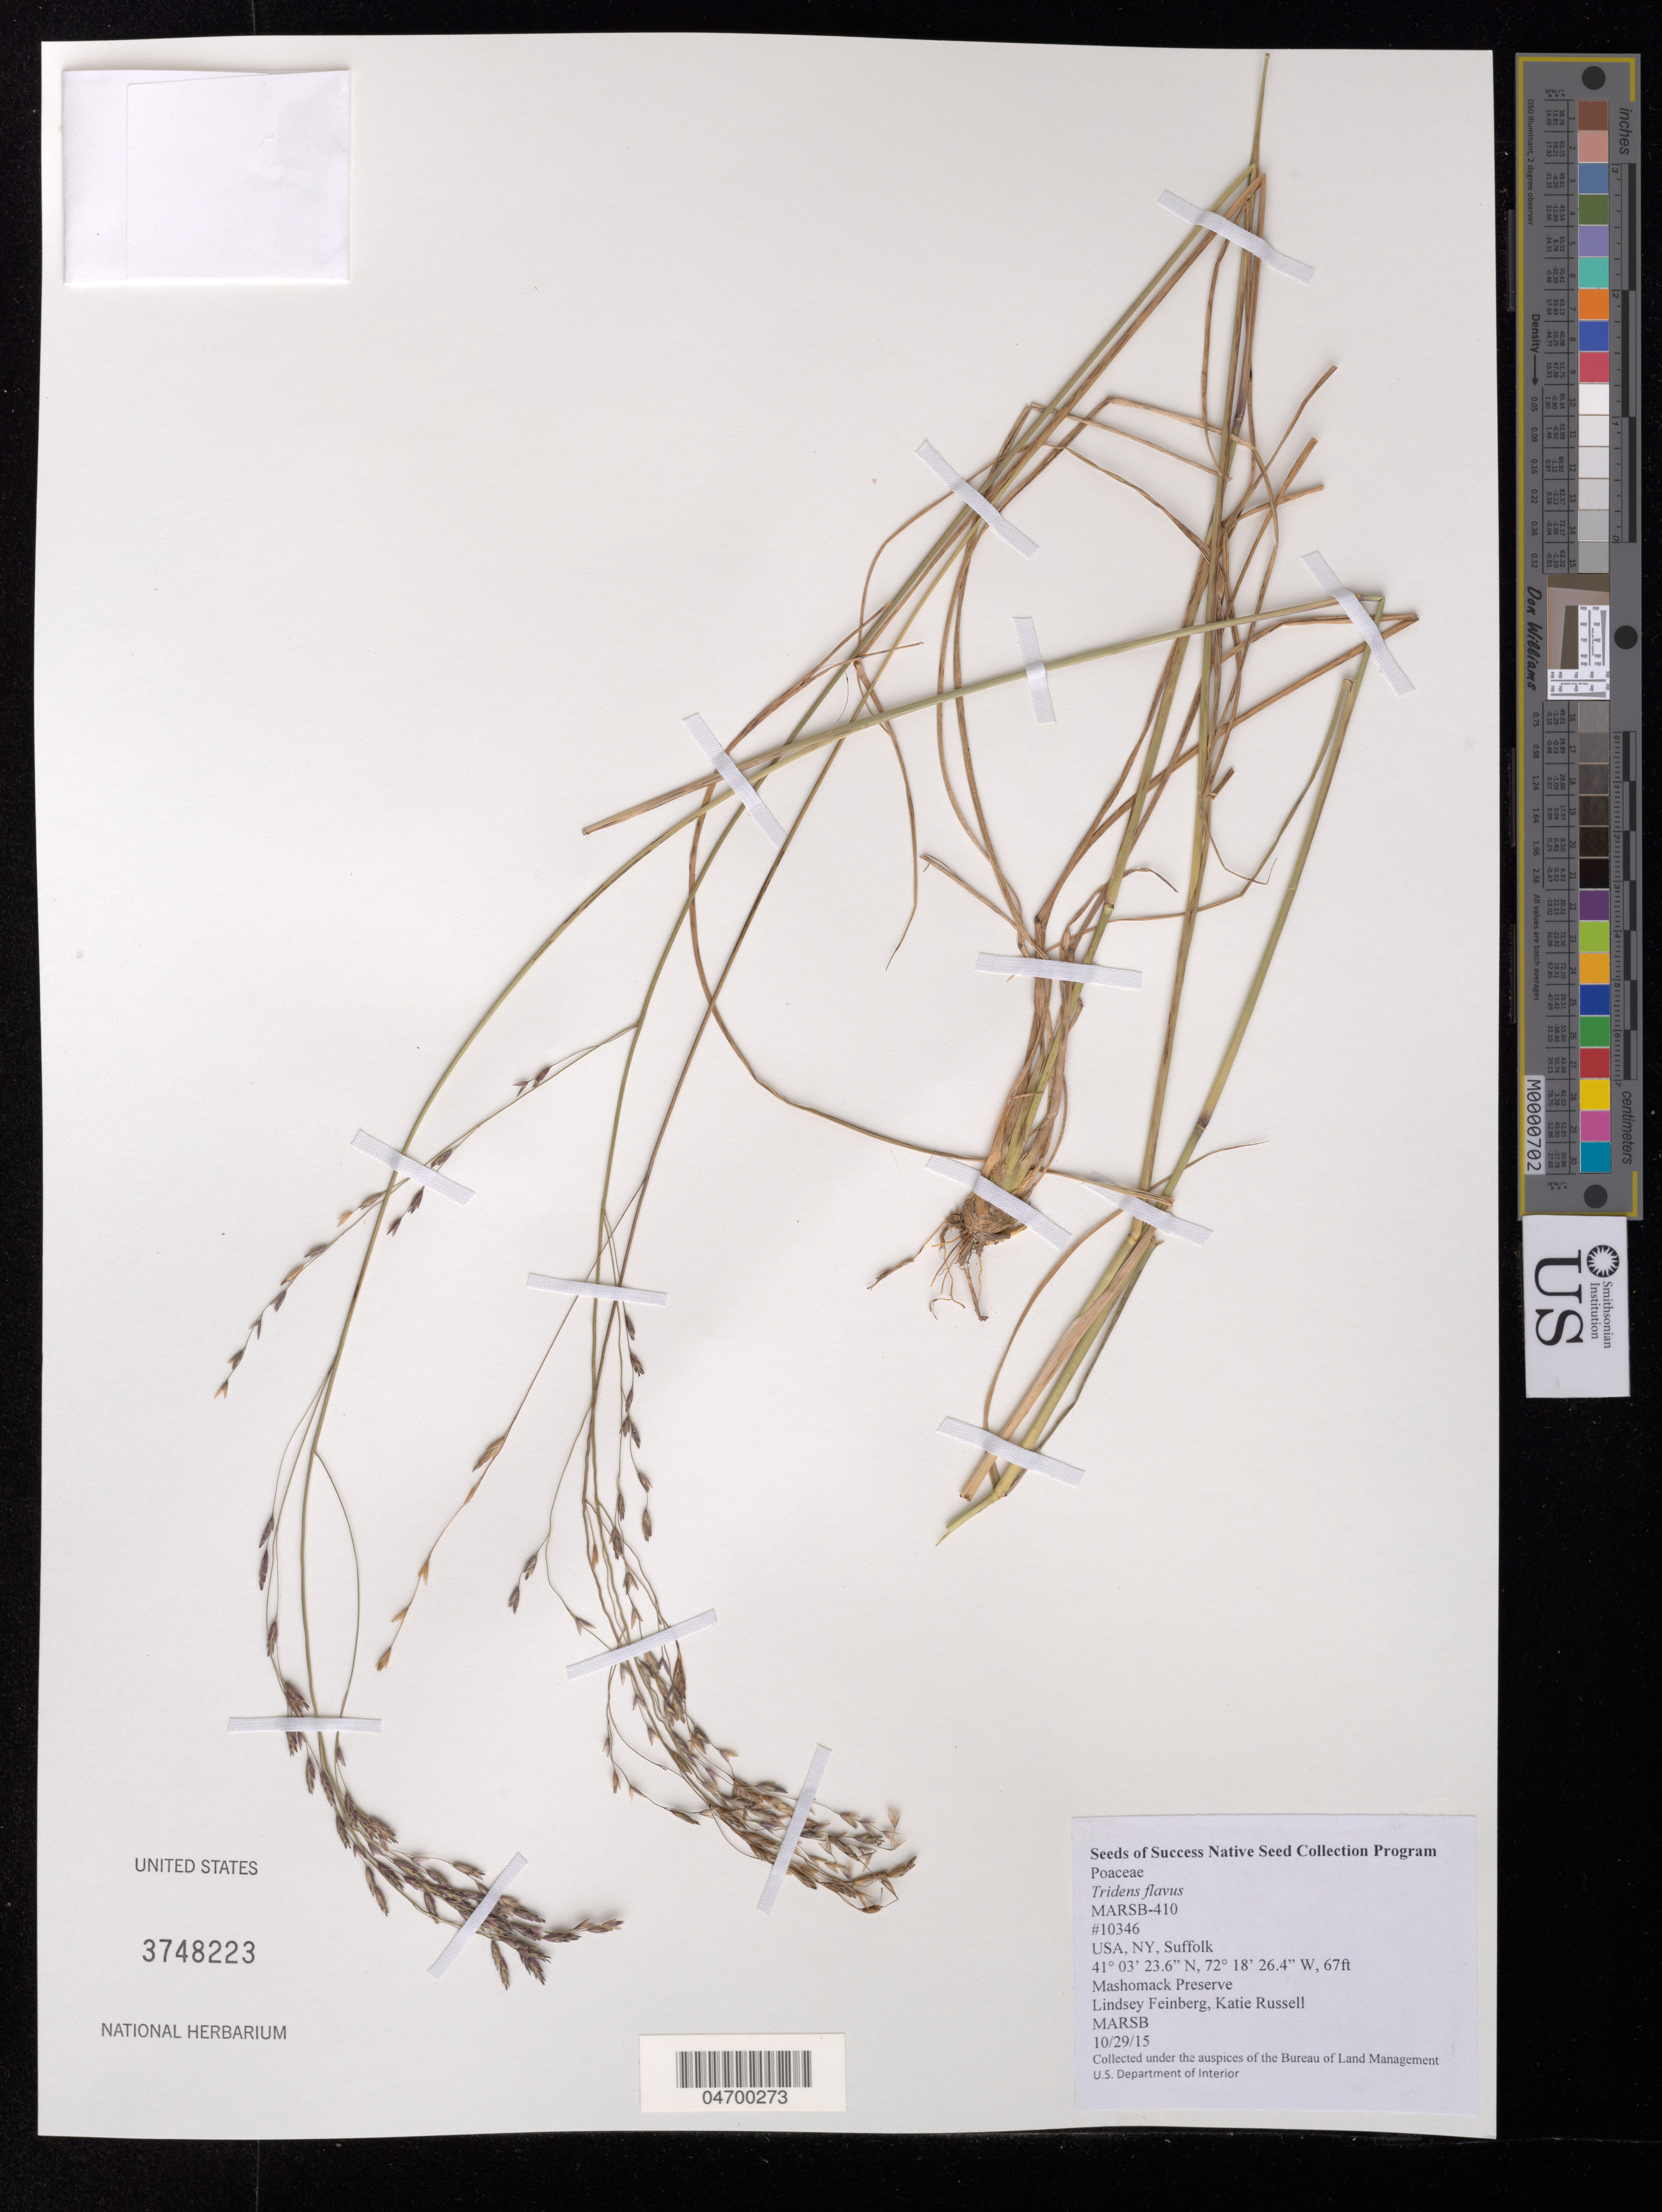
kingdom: Plantae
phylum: Tracheophyta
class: Liliopsida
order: Poales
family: Poaceae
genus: Tridens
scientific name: Tridens flavus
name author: (L.) Hitchc.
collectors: L. Feinberg & K. Russell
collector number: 10346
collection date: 2015-10-29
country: United States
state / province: New York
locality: Suffolk. Mashomack Preserve.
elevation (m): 20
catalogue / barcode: US 3748223